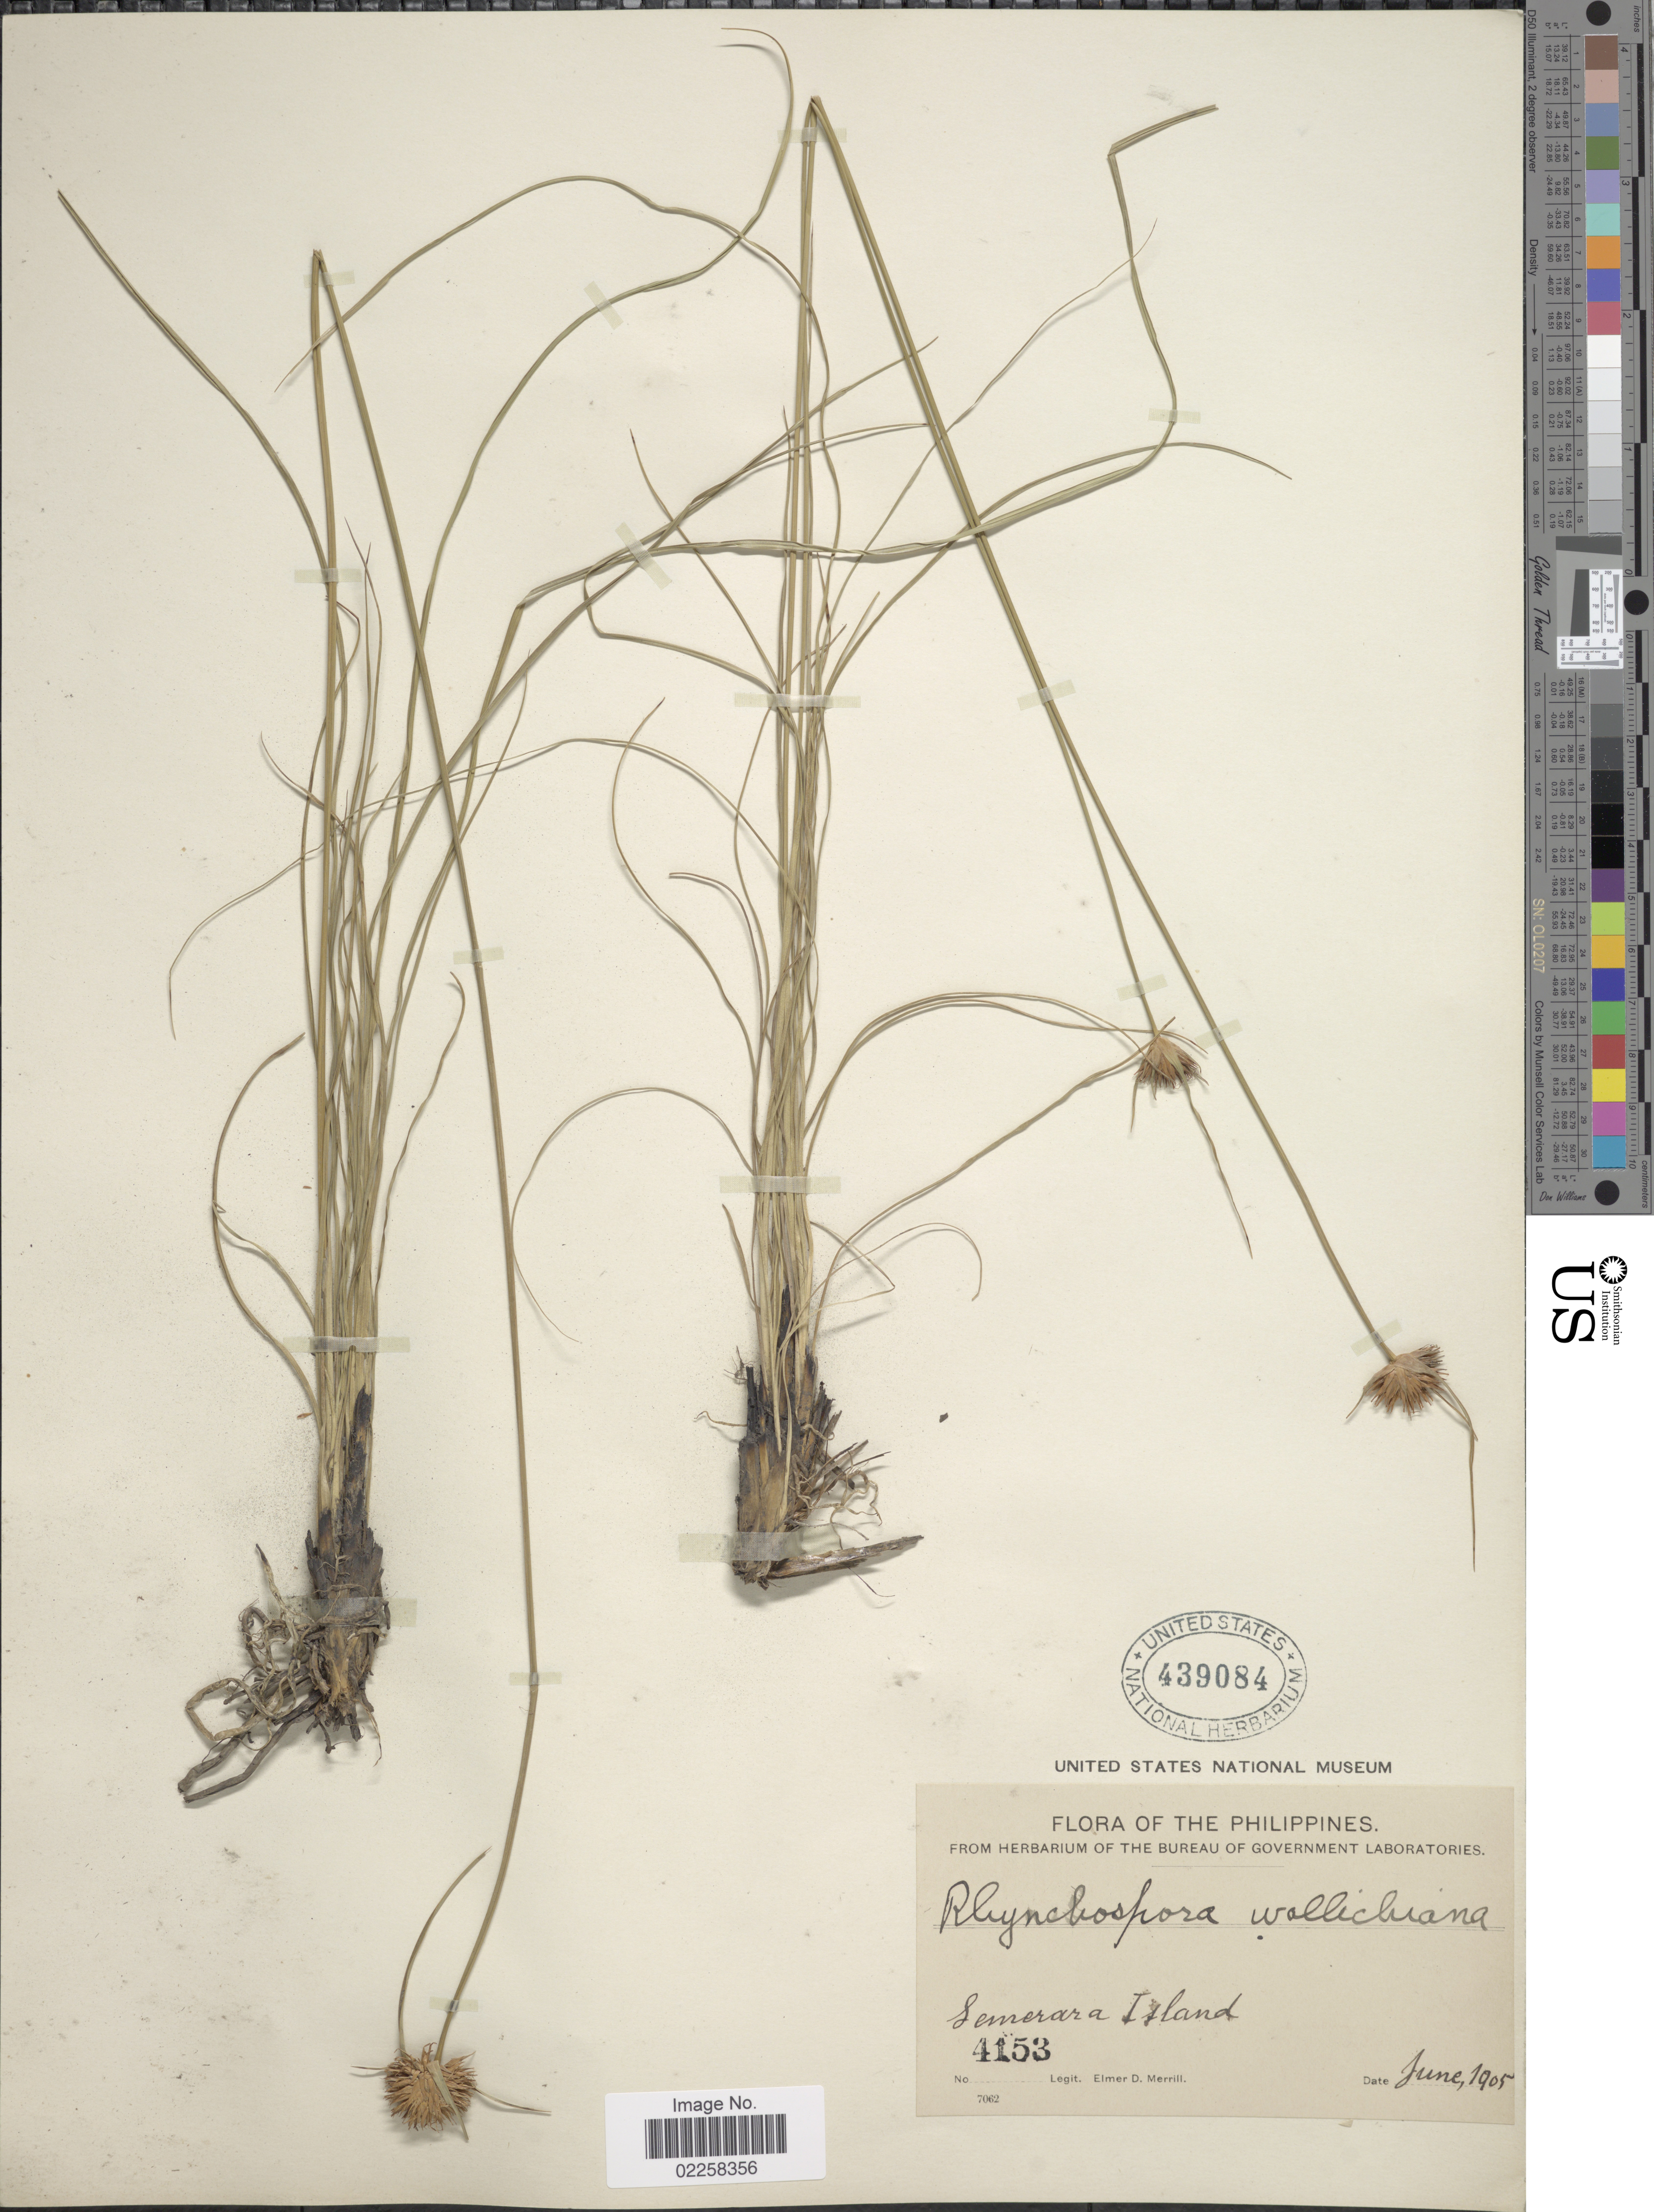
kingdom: Plantae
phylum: Tracheophyta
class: Liliopsida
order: Poales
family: Cyperaceae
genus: Rhynchospora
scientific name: Rhynchospora rubra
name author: (Lour.) Makino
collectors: E. D. Merrill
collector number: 4153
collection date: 1905-06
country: Philippines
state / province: Western Visayas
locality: Semerara Island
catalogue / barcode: US 439084